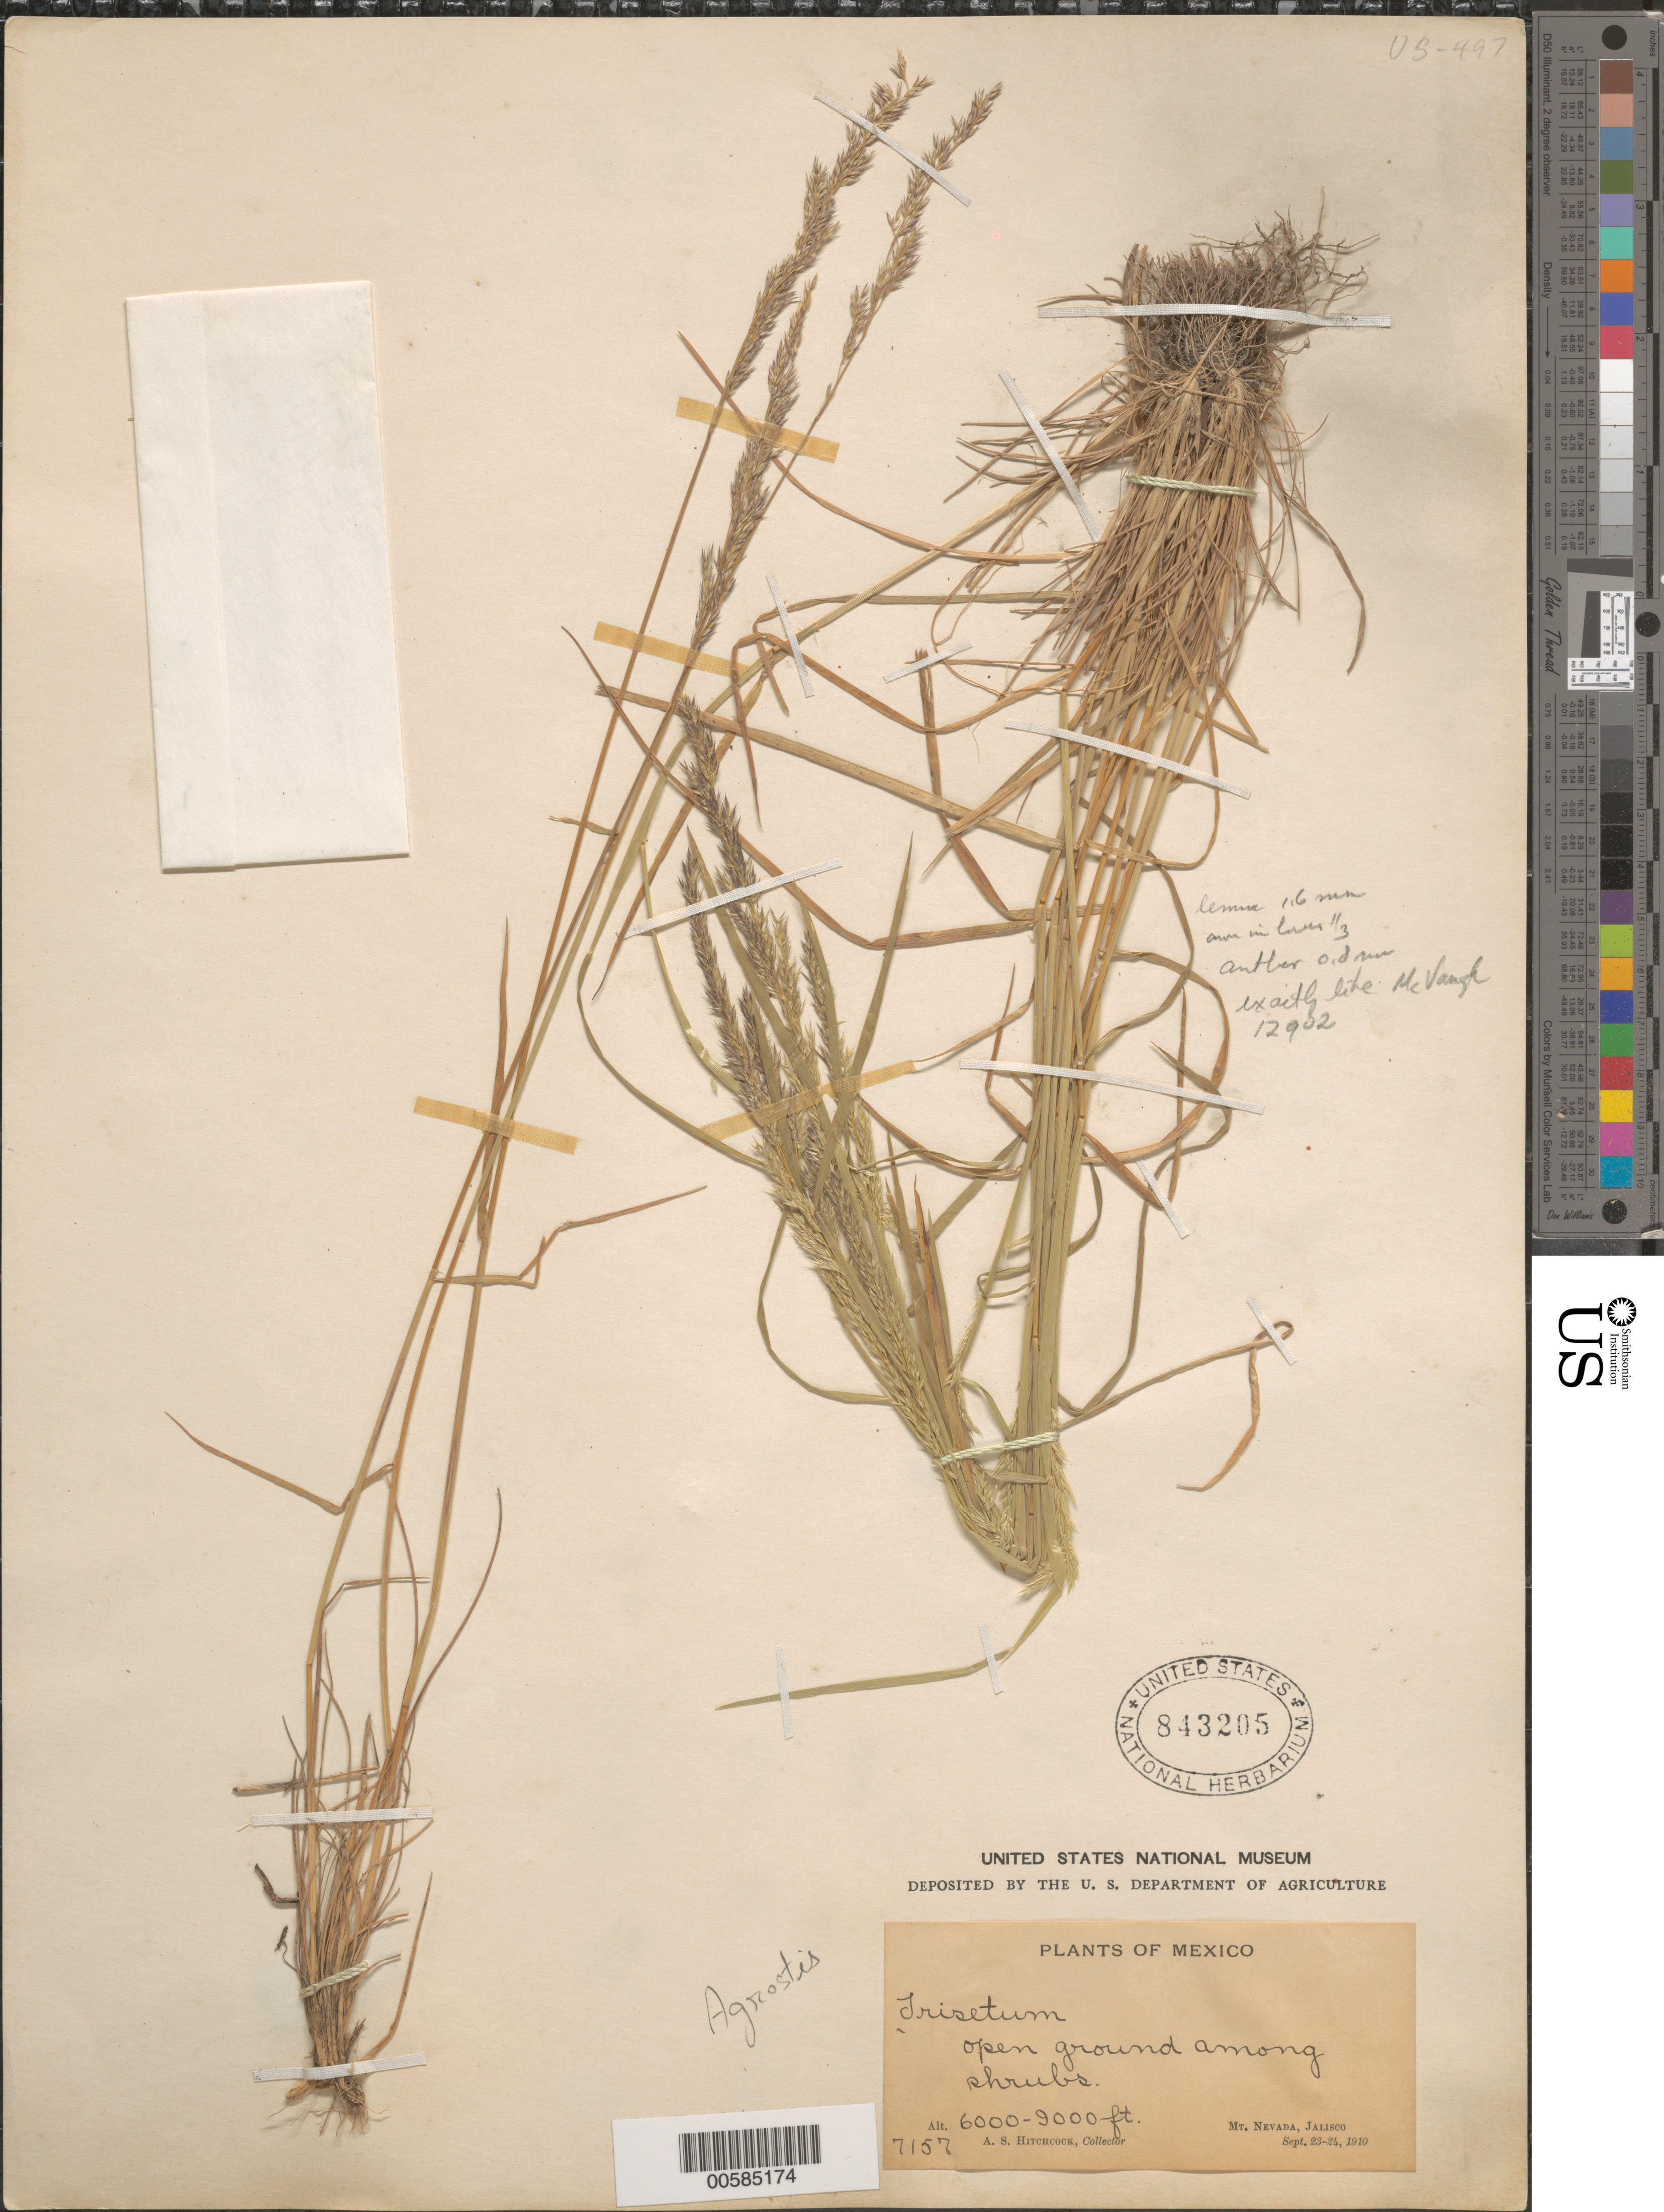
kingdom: Plantae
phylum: Tracheophyta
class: Liliopsida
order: Poales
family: Poaceae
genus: Trisetum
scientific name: Trisetum sp.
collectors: A. S. Hitchcock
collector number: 7157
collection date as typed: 23 Sep 1910 to 24 Sep 1910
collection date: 1910-09-23/1910-09-24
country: Mexico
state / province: Jalisco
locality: Mt Nevada.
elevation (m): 1829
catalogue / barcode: US 843205